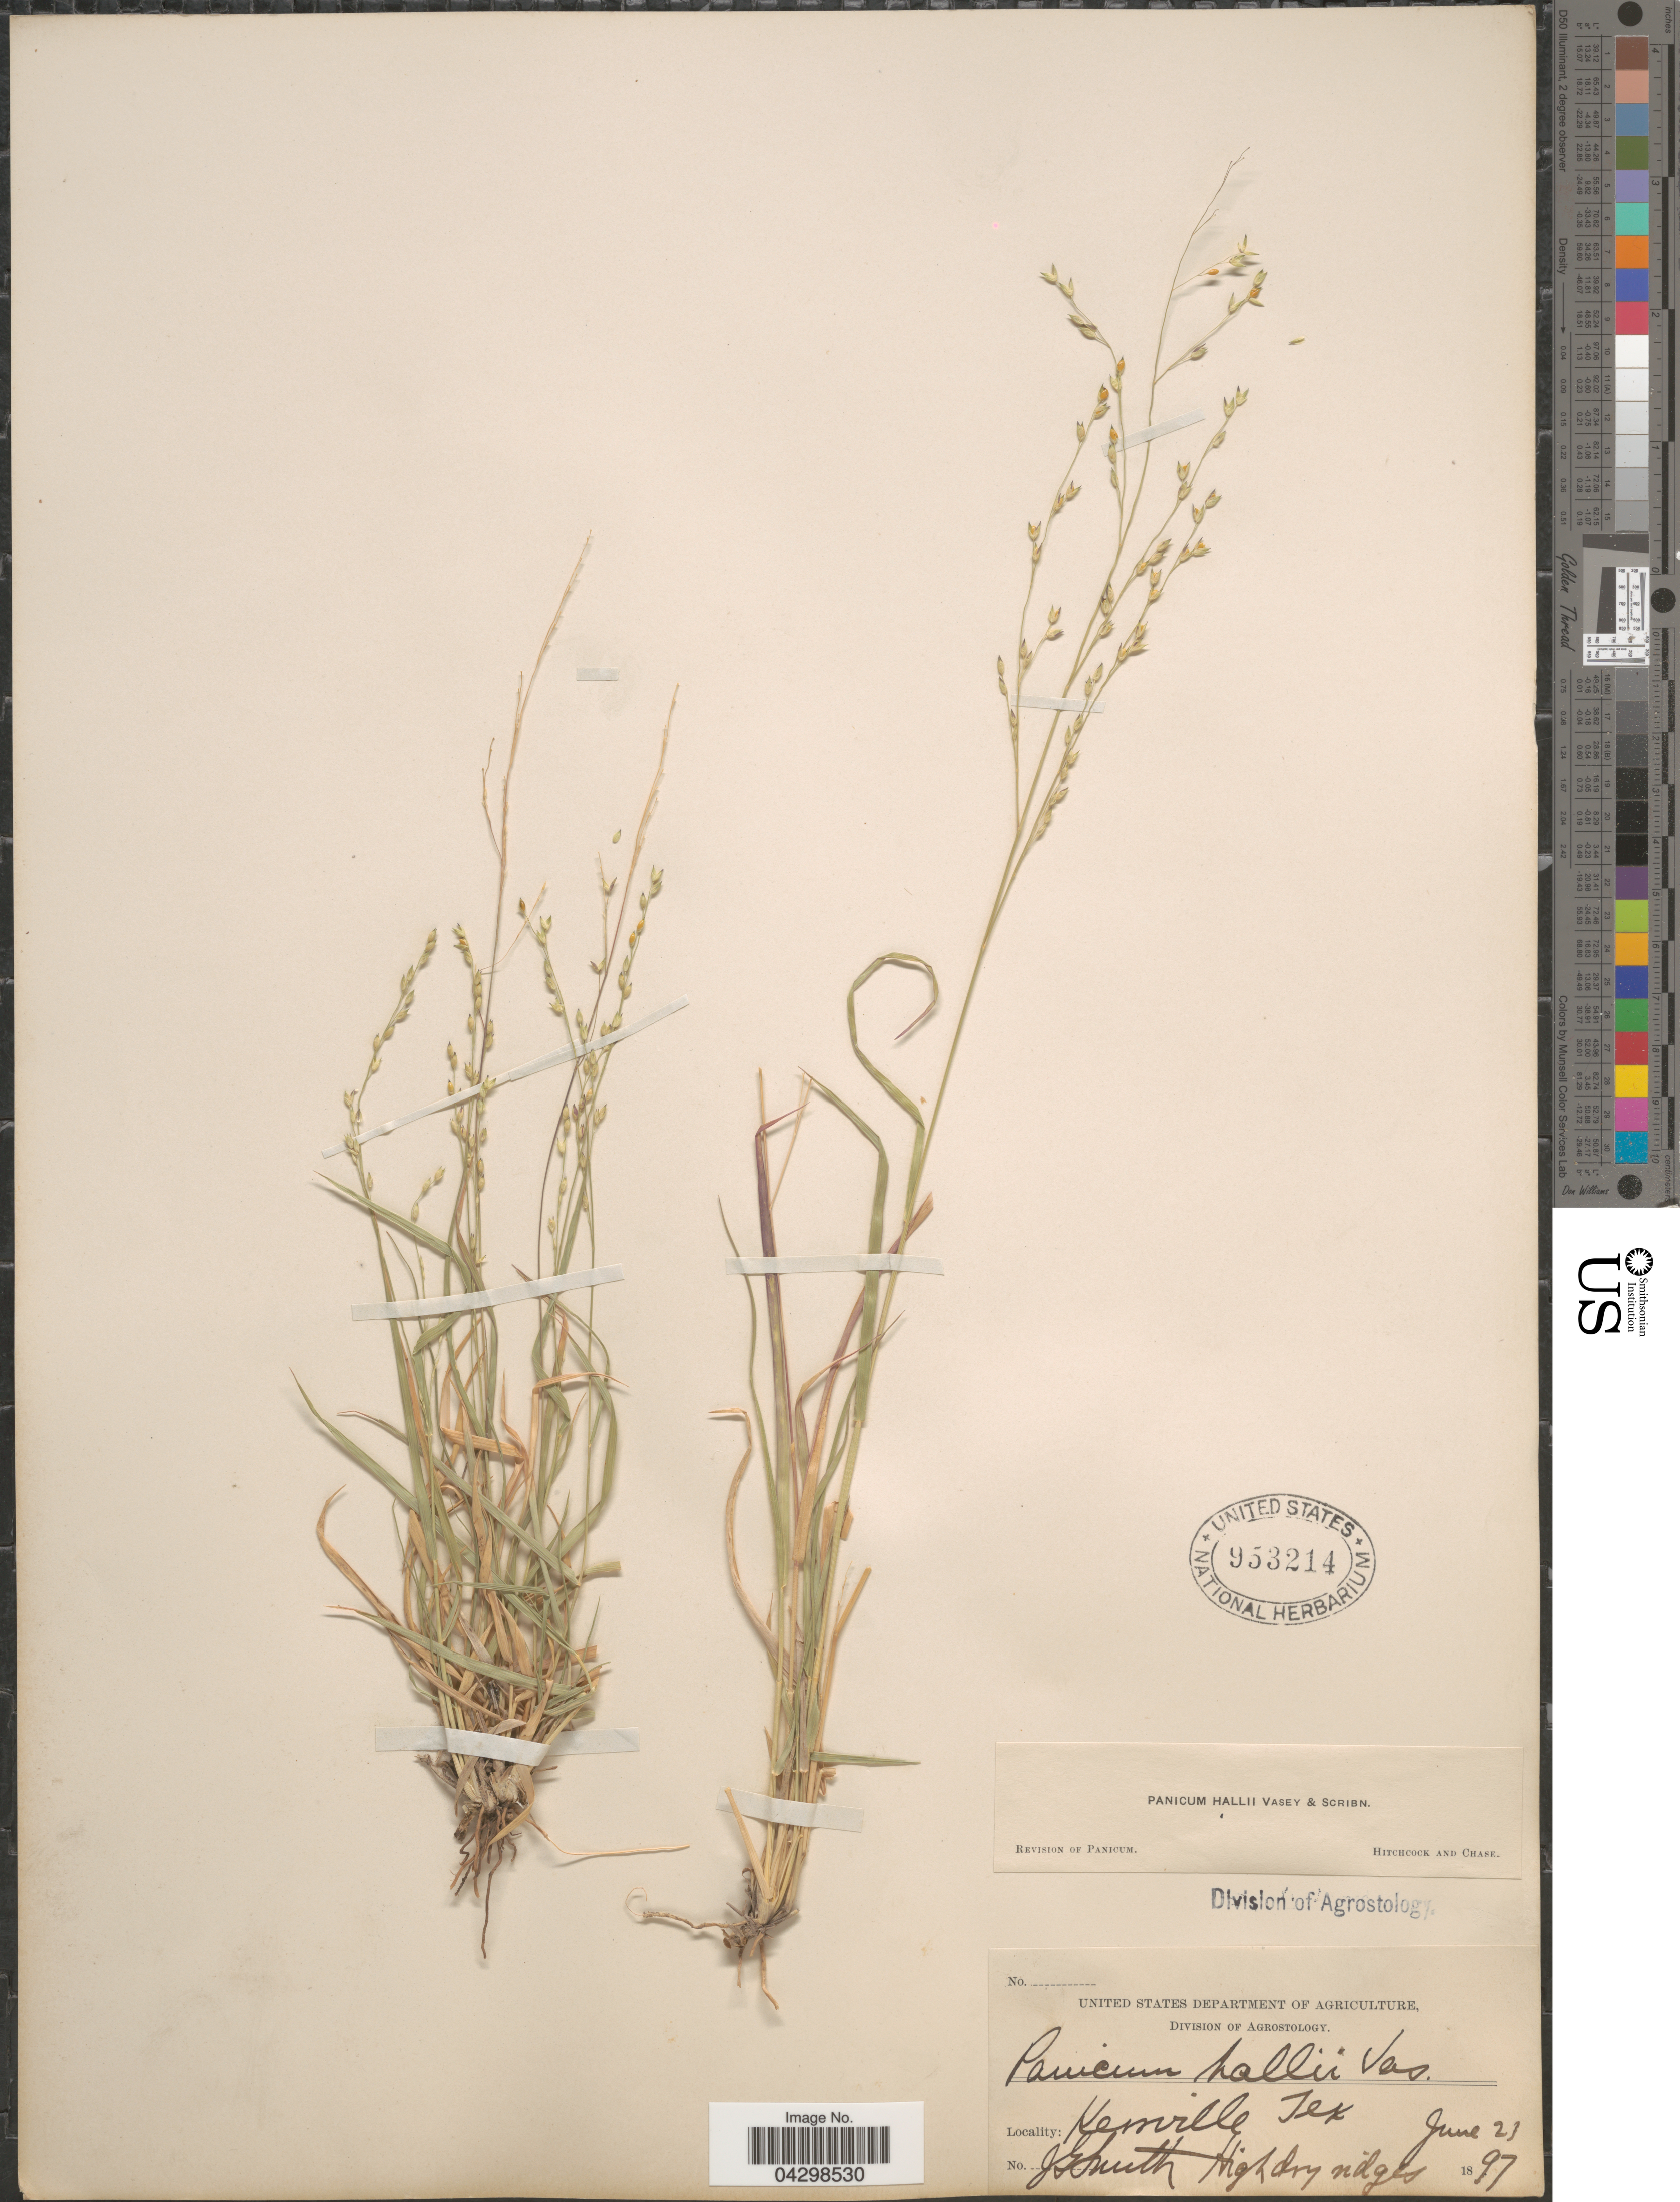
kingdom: Plantae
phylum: Tracheophyta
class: Liliopsida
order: Poales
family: Poaceae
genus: Panicum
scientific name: Panicum hallii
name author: Vasey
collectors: J. G. Smith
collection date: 1897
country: United States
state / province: Texas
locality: Kerrville. High dry ridges.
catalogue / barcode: US 953214